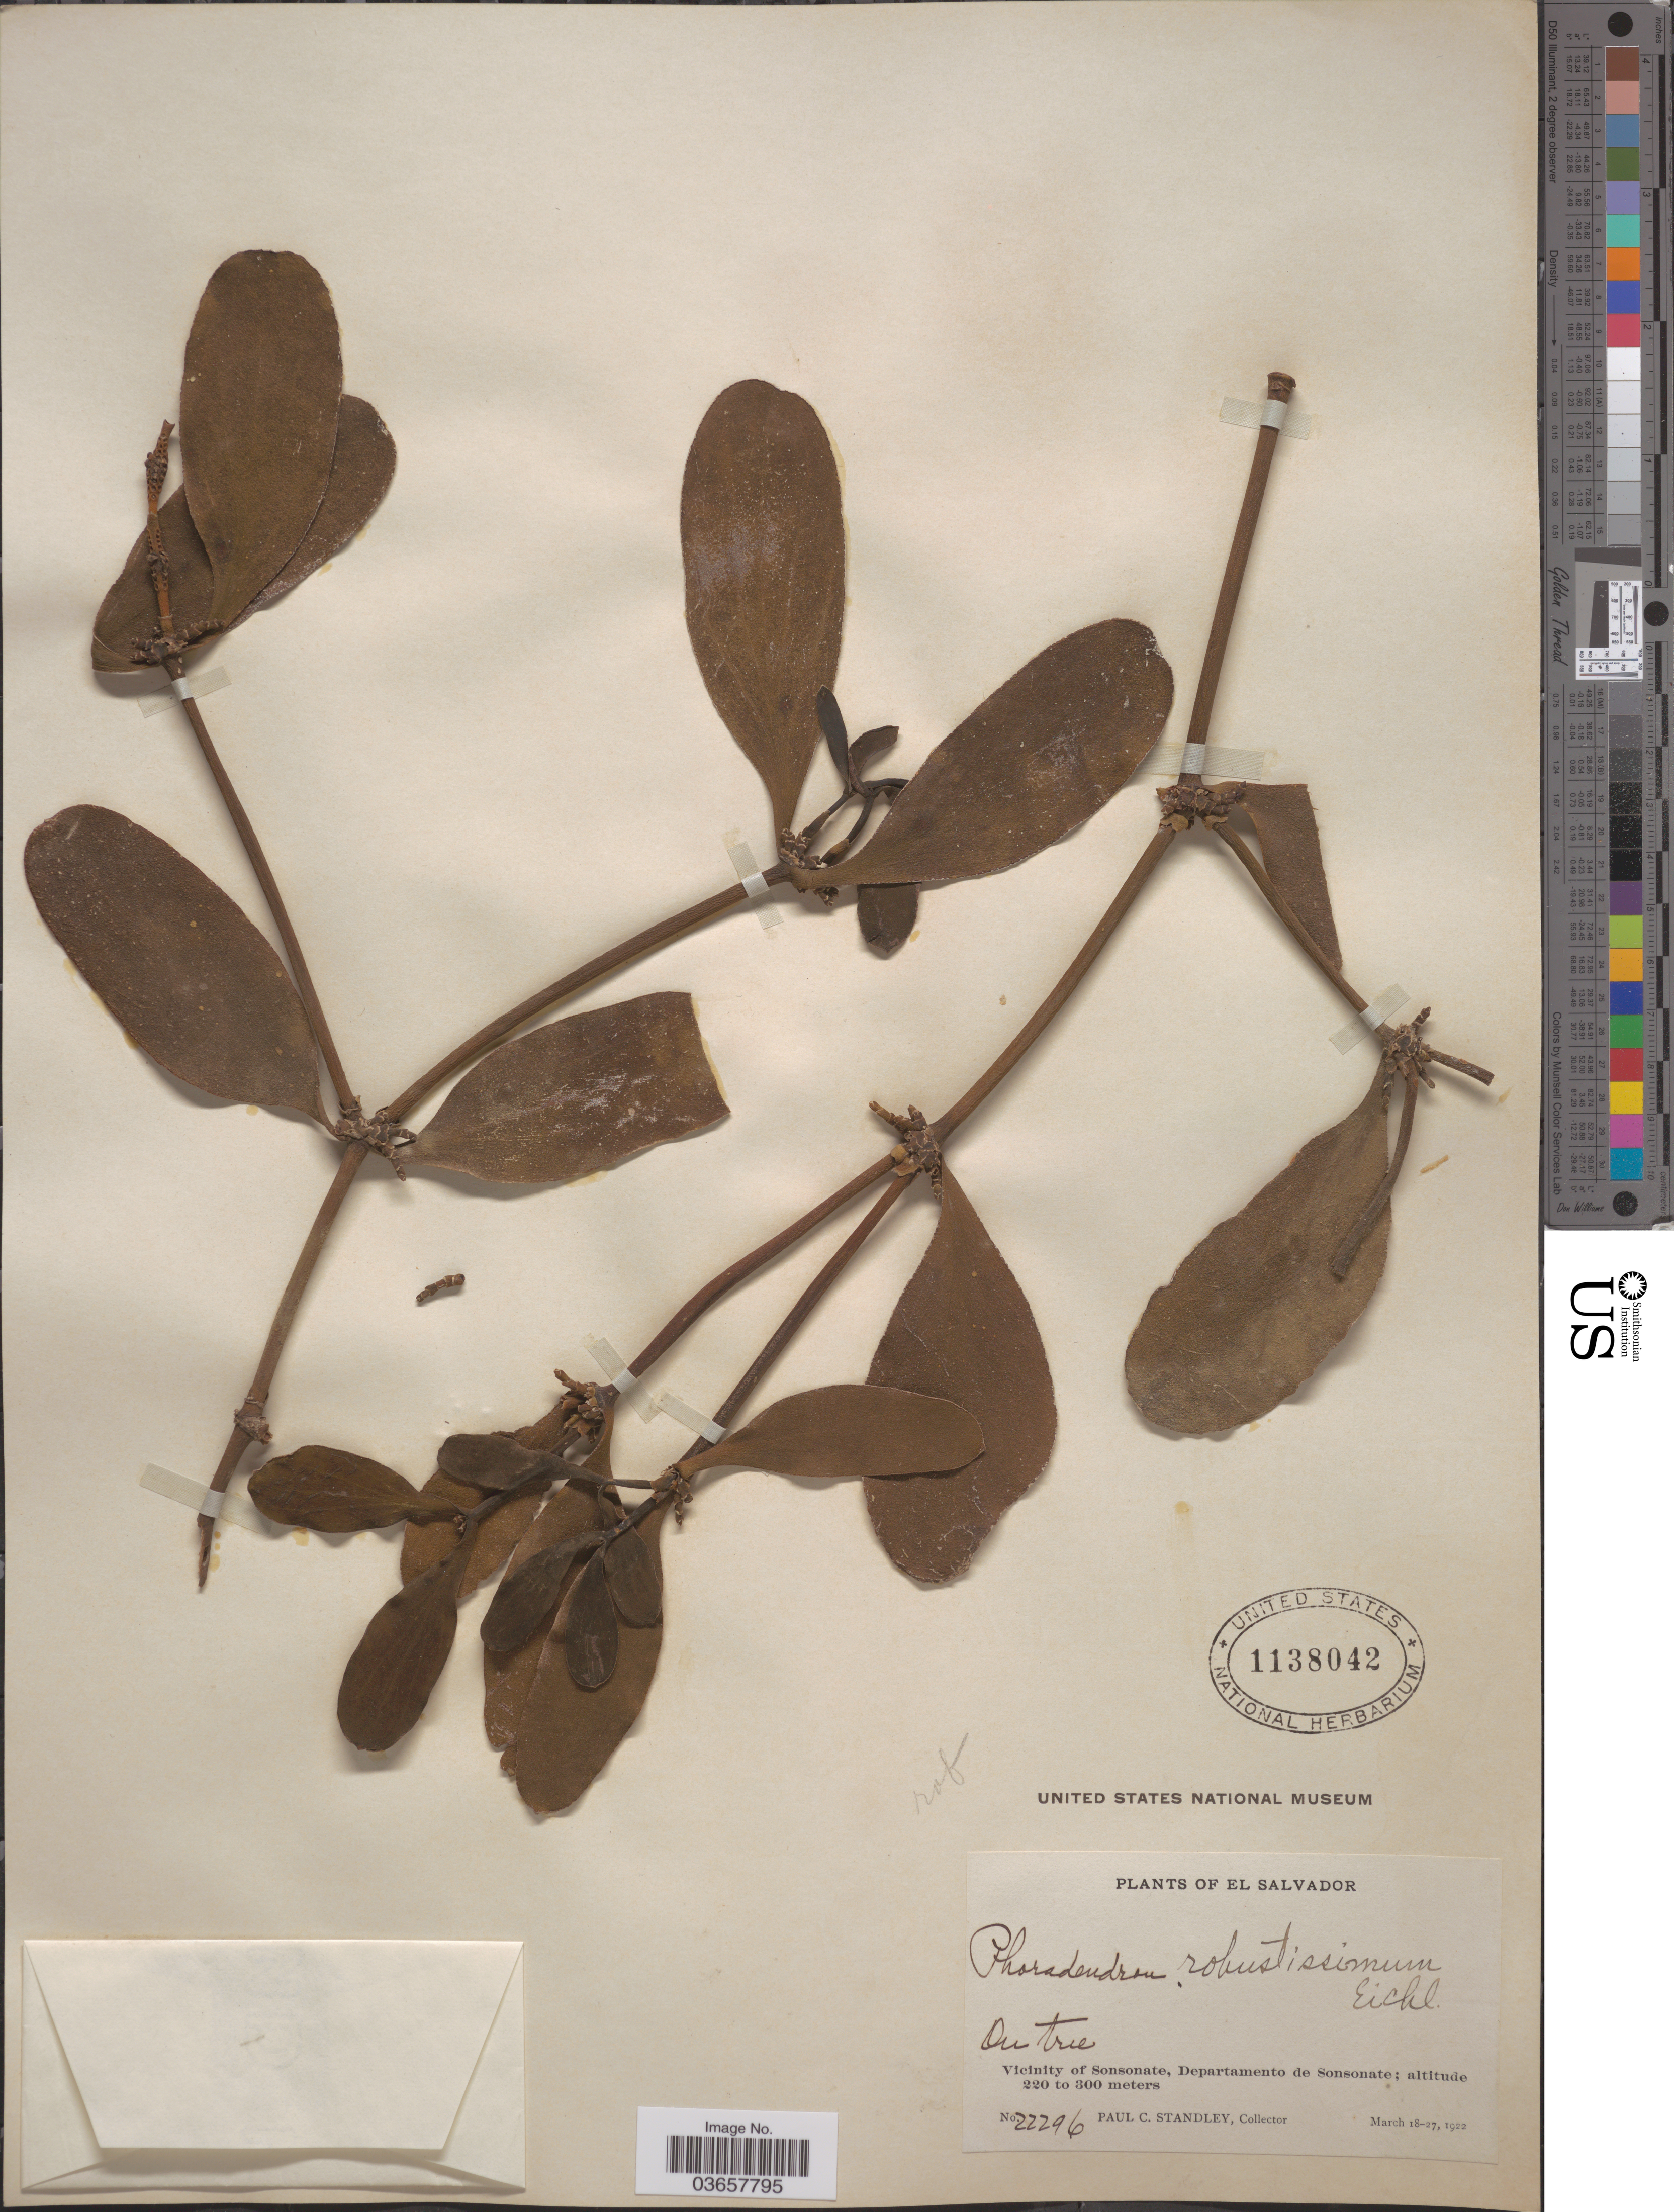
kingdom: Plantae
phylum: Tracheophyta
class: Magnoliopsida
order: Santalales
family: Viscaceae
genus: Phoradendron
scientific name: Phoradendron robustissimum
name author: Eichler in Mart.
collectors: P. C. Standley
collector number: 22296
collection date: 1922-03-18/1922-03-27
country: El Salvador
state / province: Sonsonate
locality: Vicinity of Sonsonate, Departamento de Sonsonate.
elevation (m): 220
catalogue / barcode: US 1138042